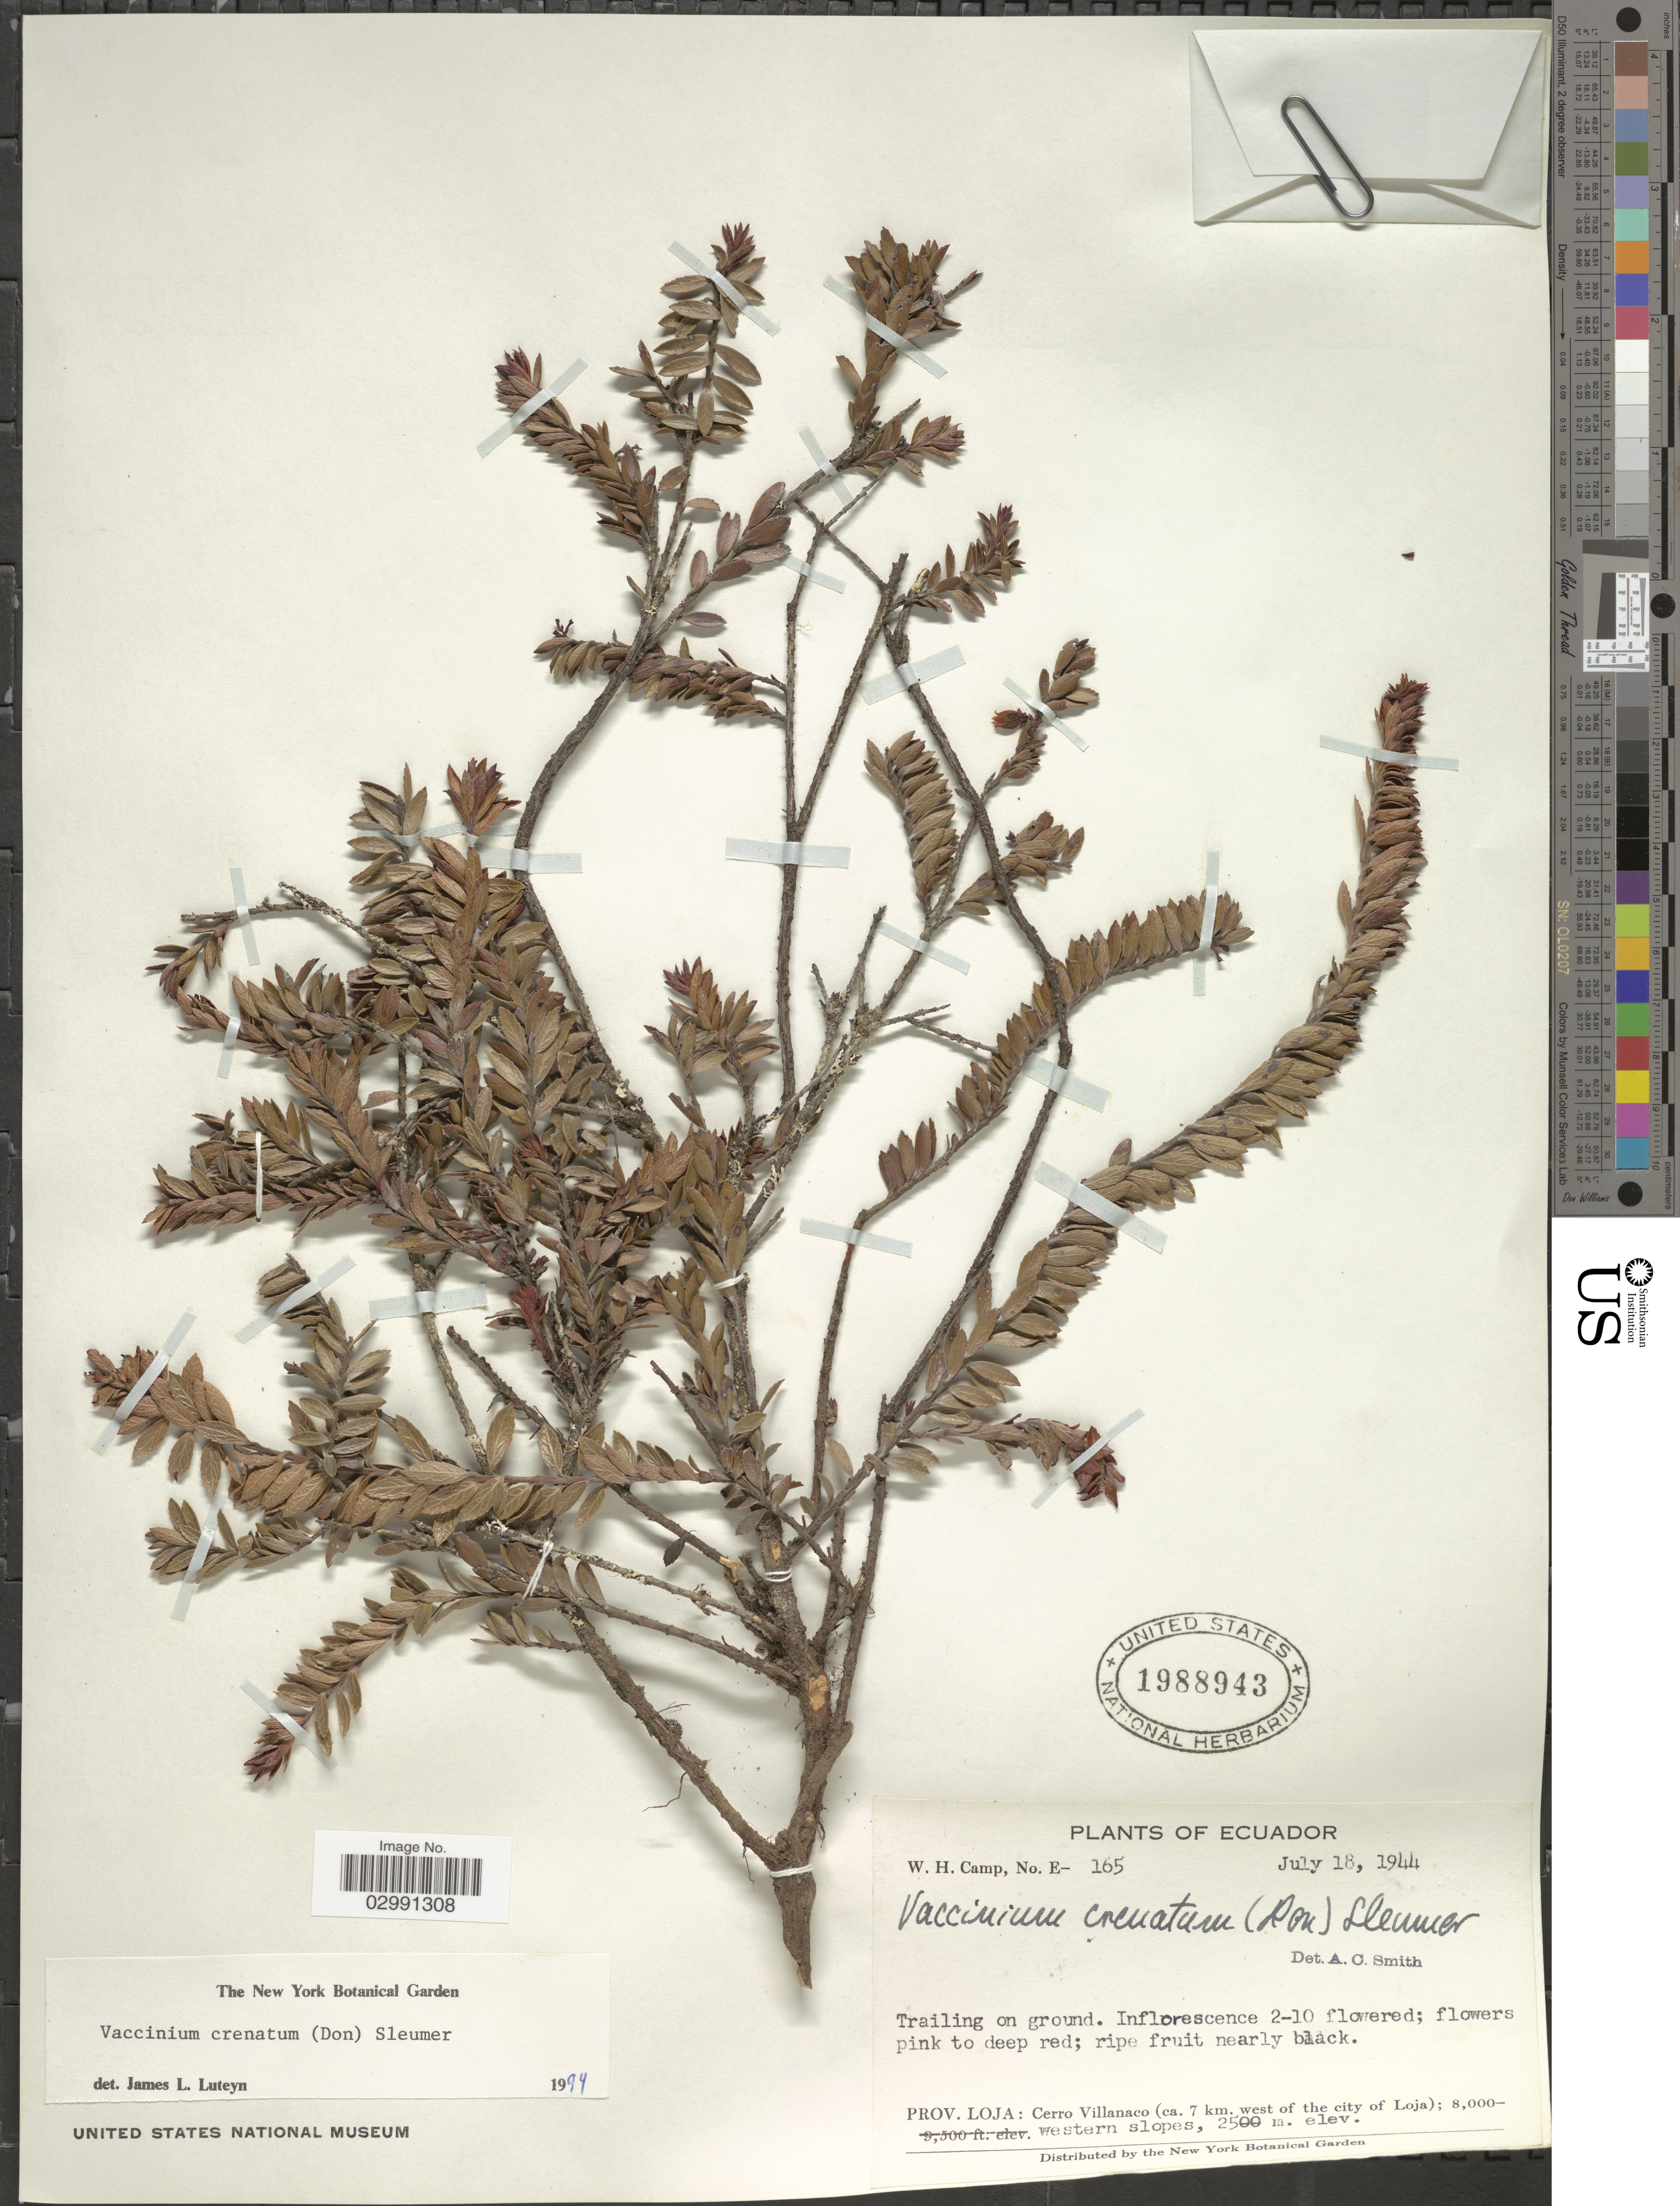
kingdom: Plantae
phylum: Tracheophyta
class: Magnoliopsida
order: Ericales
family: Ericaceae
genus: Vaccinium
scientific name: Vaccinium crenatum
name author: (G. Don) Sleumer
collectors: W. H. Camp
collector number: E-165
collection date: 1944-07-18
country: Ecuador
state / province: Loja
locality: Prov. Loja: Cerro Villanaco (ca. 7 km. west of the city of Loja); western slopes.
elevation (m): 2500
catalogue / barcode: US 1988943